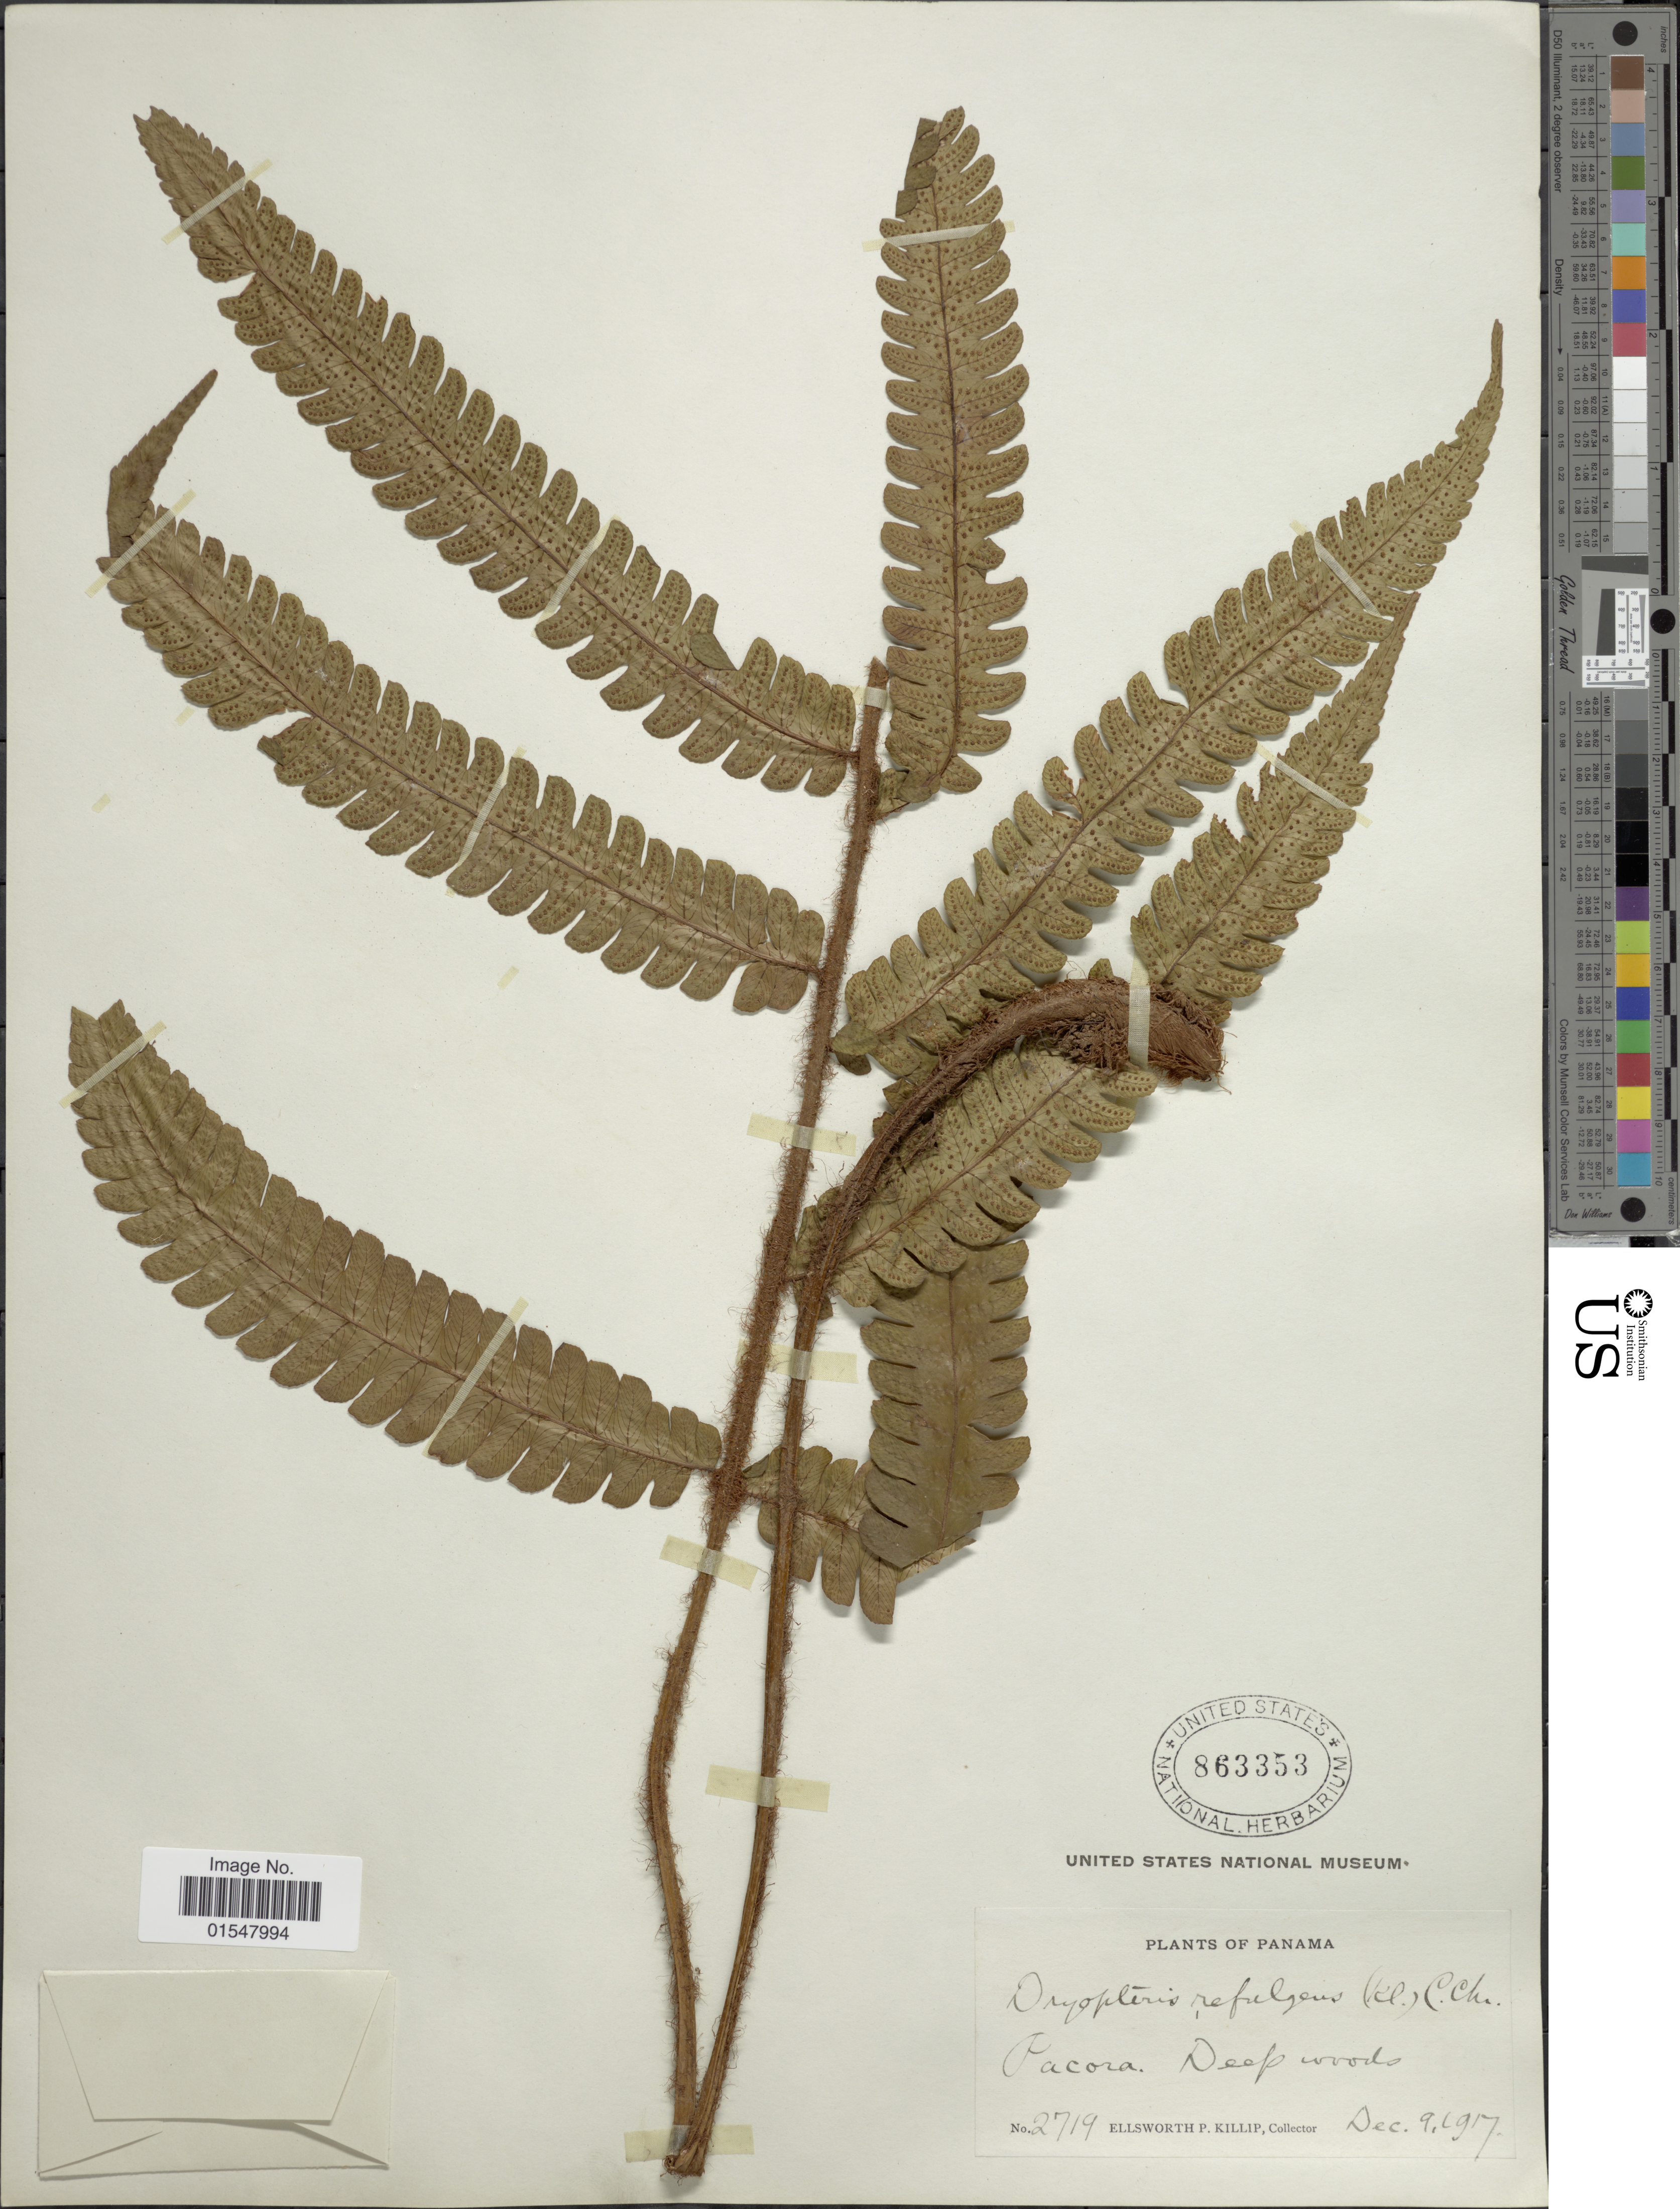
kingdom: Plantae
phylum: Tracheophyta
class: Polypodiopsida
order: Polypodiales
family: Dryopteridaceae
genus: Ctenitis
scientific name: Ctenitis refulgens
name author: (Mett.) Vareschi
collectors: E. P. Killip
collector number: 2719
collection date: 1917-12-09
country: Panama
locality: Pacora, deep woods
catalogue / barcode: US 863353